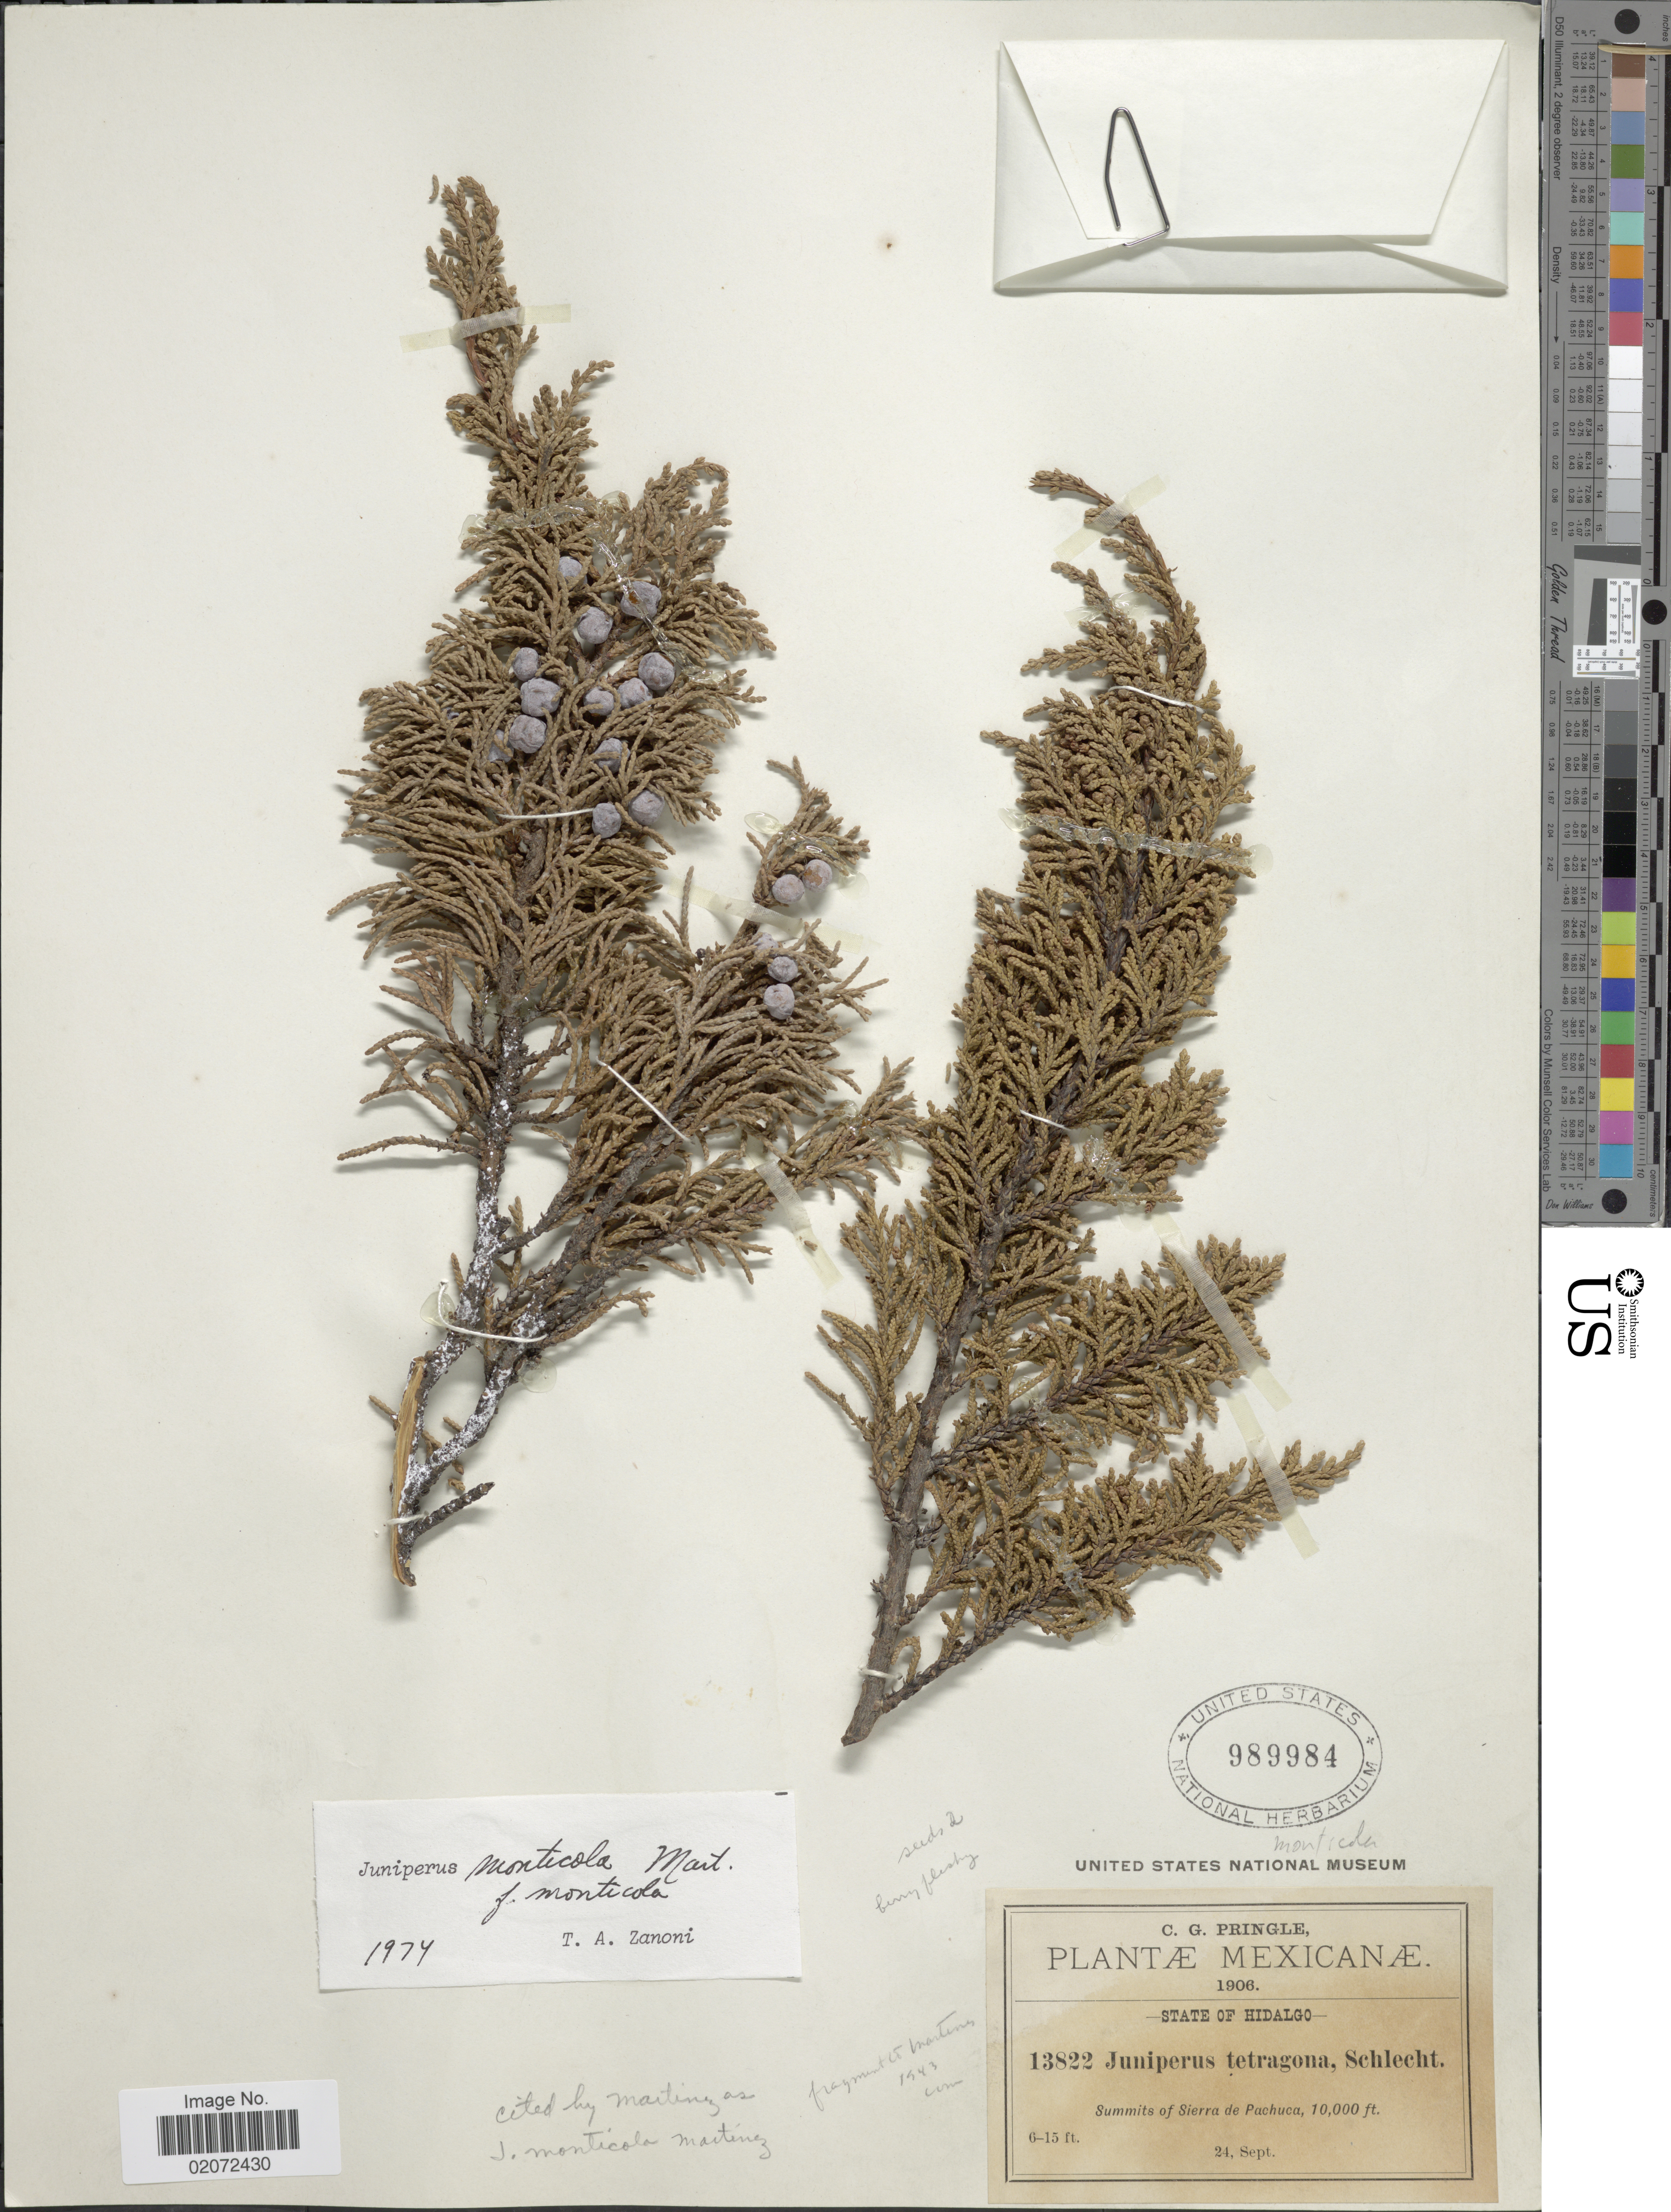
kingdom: Plantae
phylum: Tracheophyta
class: Pinopsida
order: Pinales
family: Cupressaceae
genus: Juniperus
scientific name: Juniperus monticola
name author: Martínez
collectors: C. G. Pringle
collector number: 13822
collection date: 1906-09-24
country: Mexico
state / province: Hidalgo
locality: Summits of Sierra de Pachuca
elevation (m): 3048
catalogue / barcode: US 989984